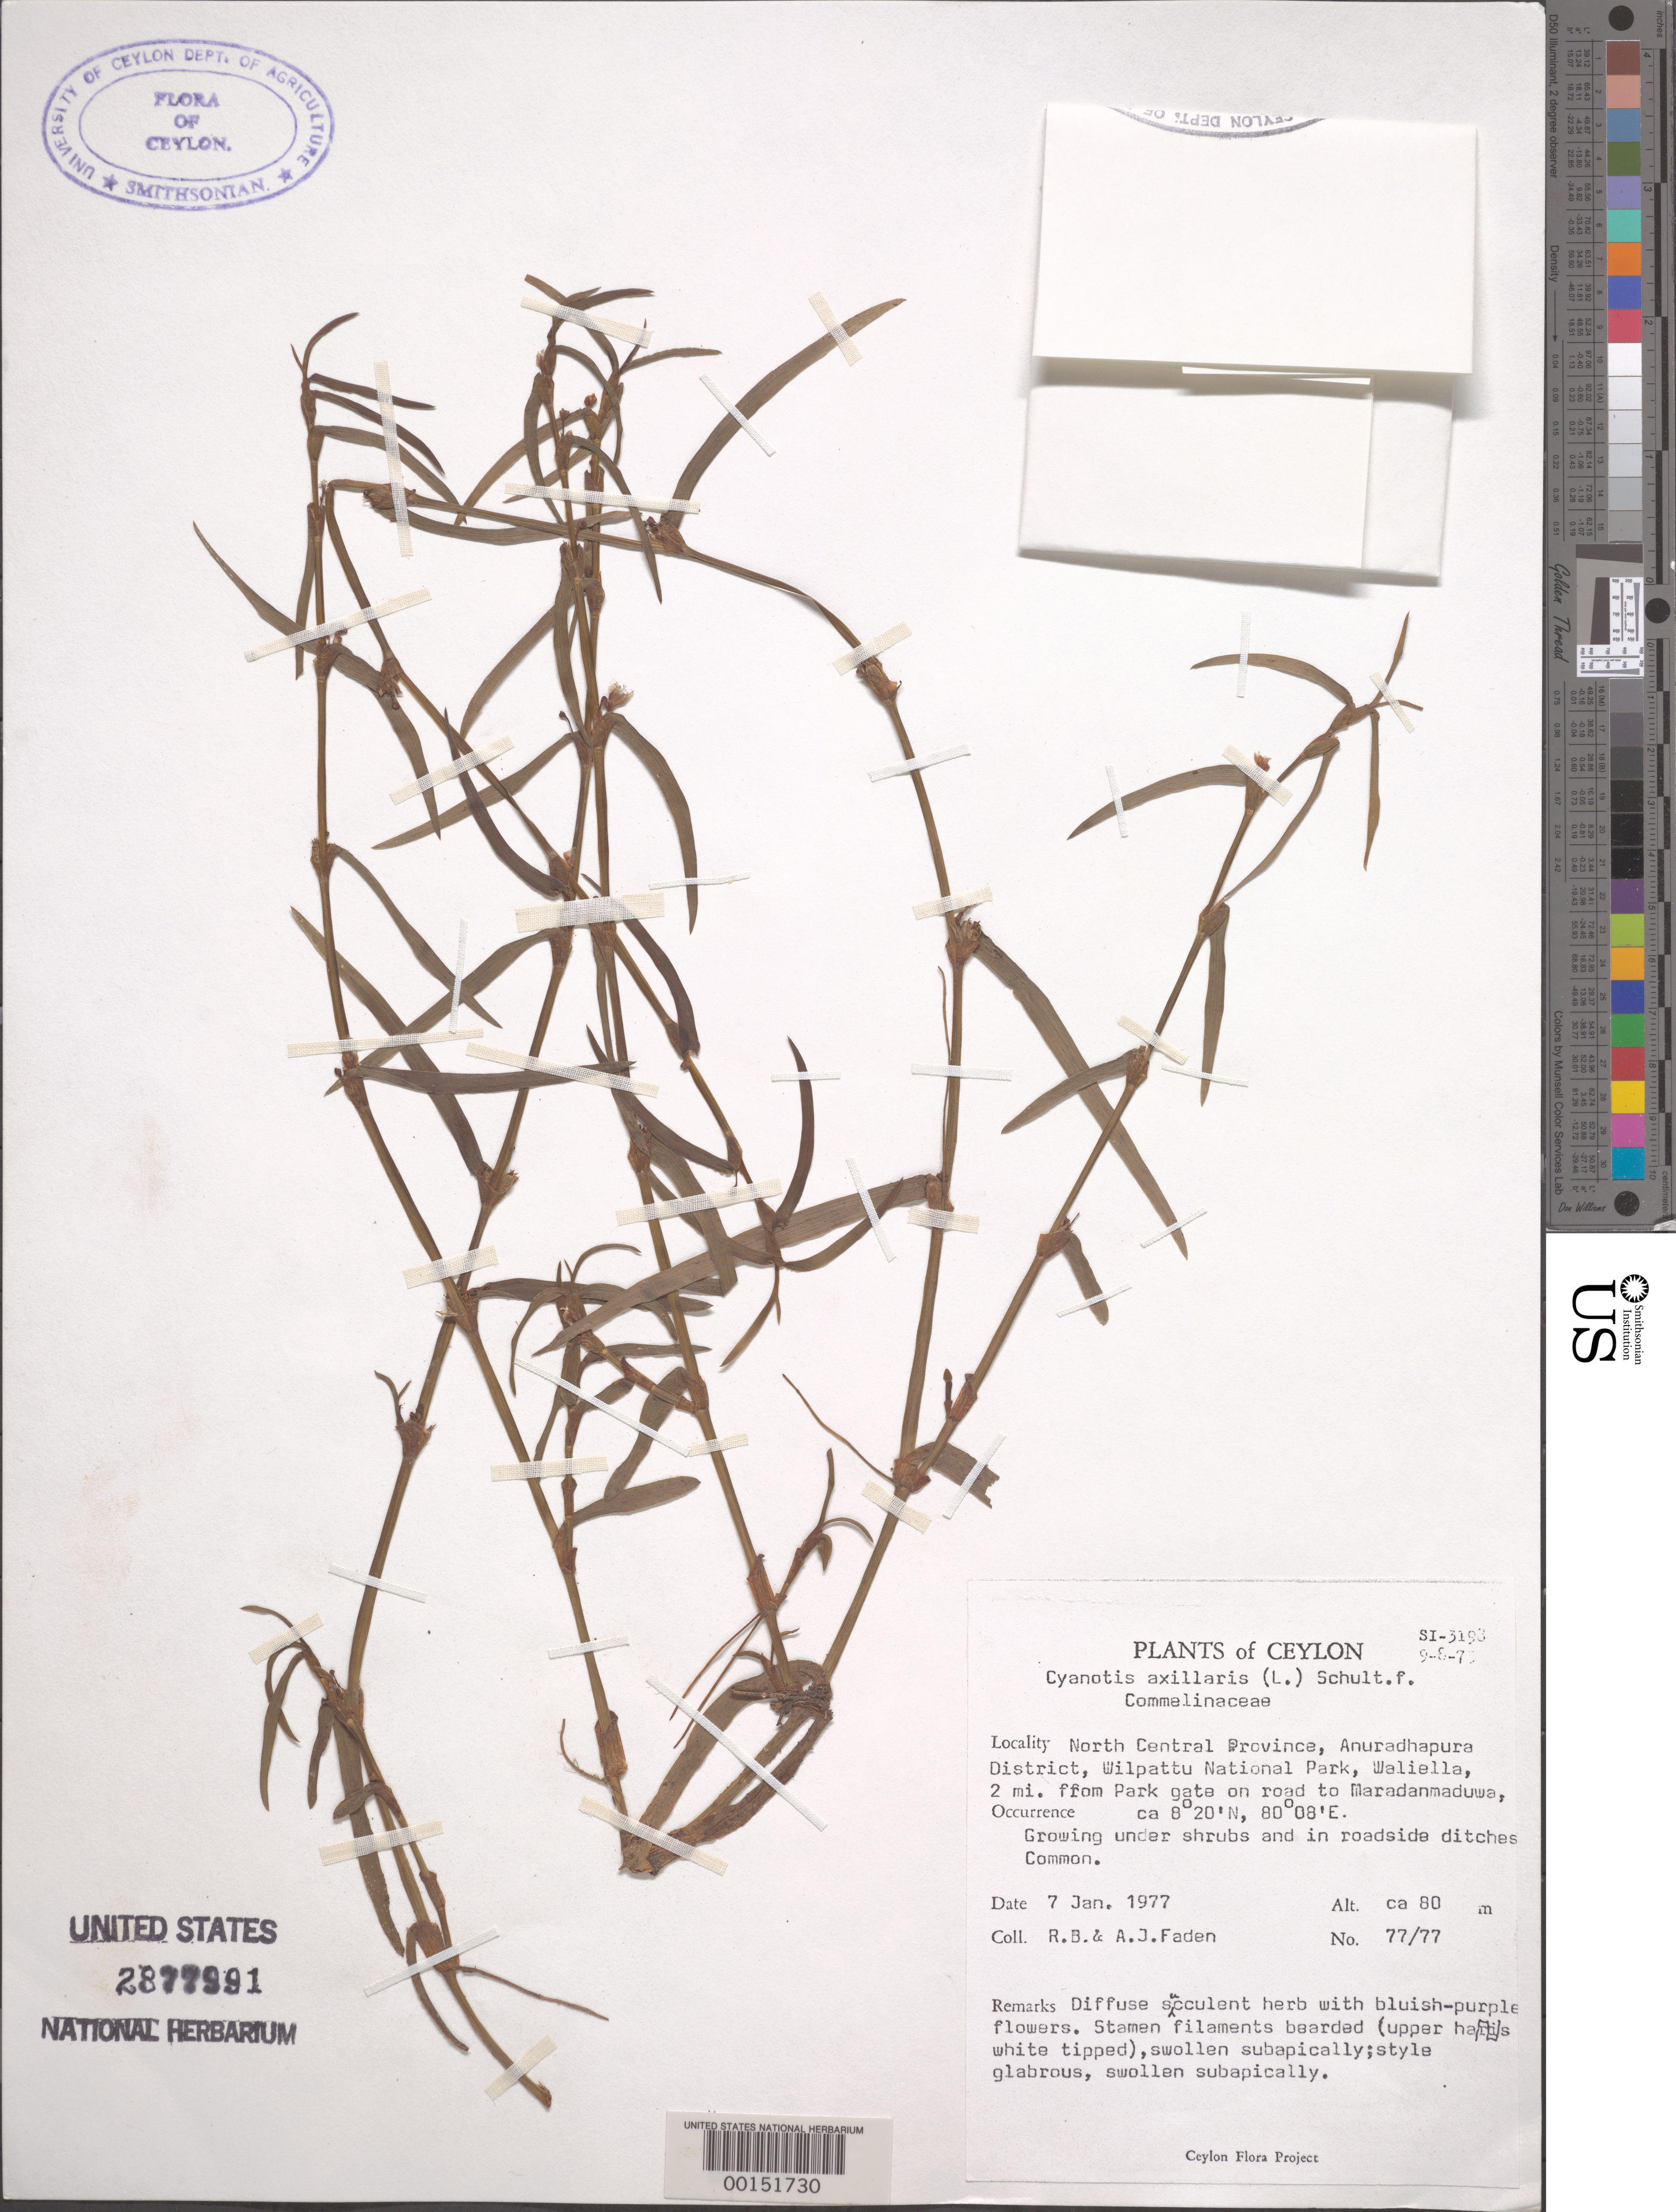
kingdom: Plantae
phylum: Tracheophyta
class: Liliopsida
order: Commelinales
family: Commelinaceae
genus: Cyanotis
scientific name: Cyanotis axillaris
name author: (L.) D. Don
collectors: R. B. Faden & A. J. Faden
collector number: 77/77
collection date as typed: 07 Jan 1977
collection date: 1977-01-07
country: Sri Lanka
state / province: North Central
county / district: Anuradhapura Dist.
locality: Wilpattu national park; waliella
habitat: Under shrubs, roadside ditches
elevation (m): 80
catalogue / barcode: US 2877991